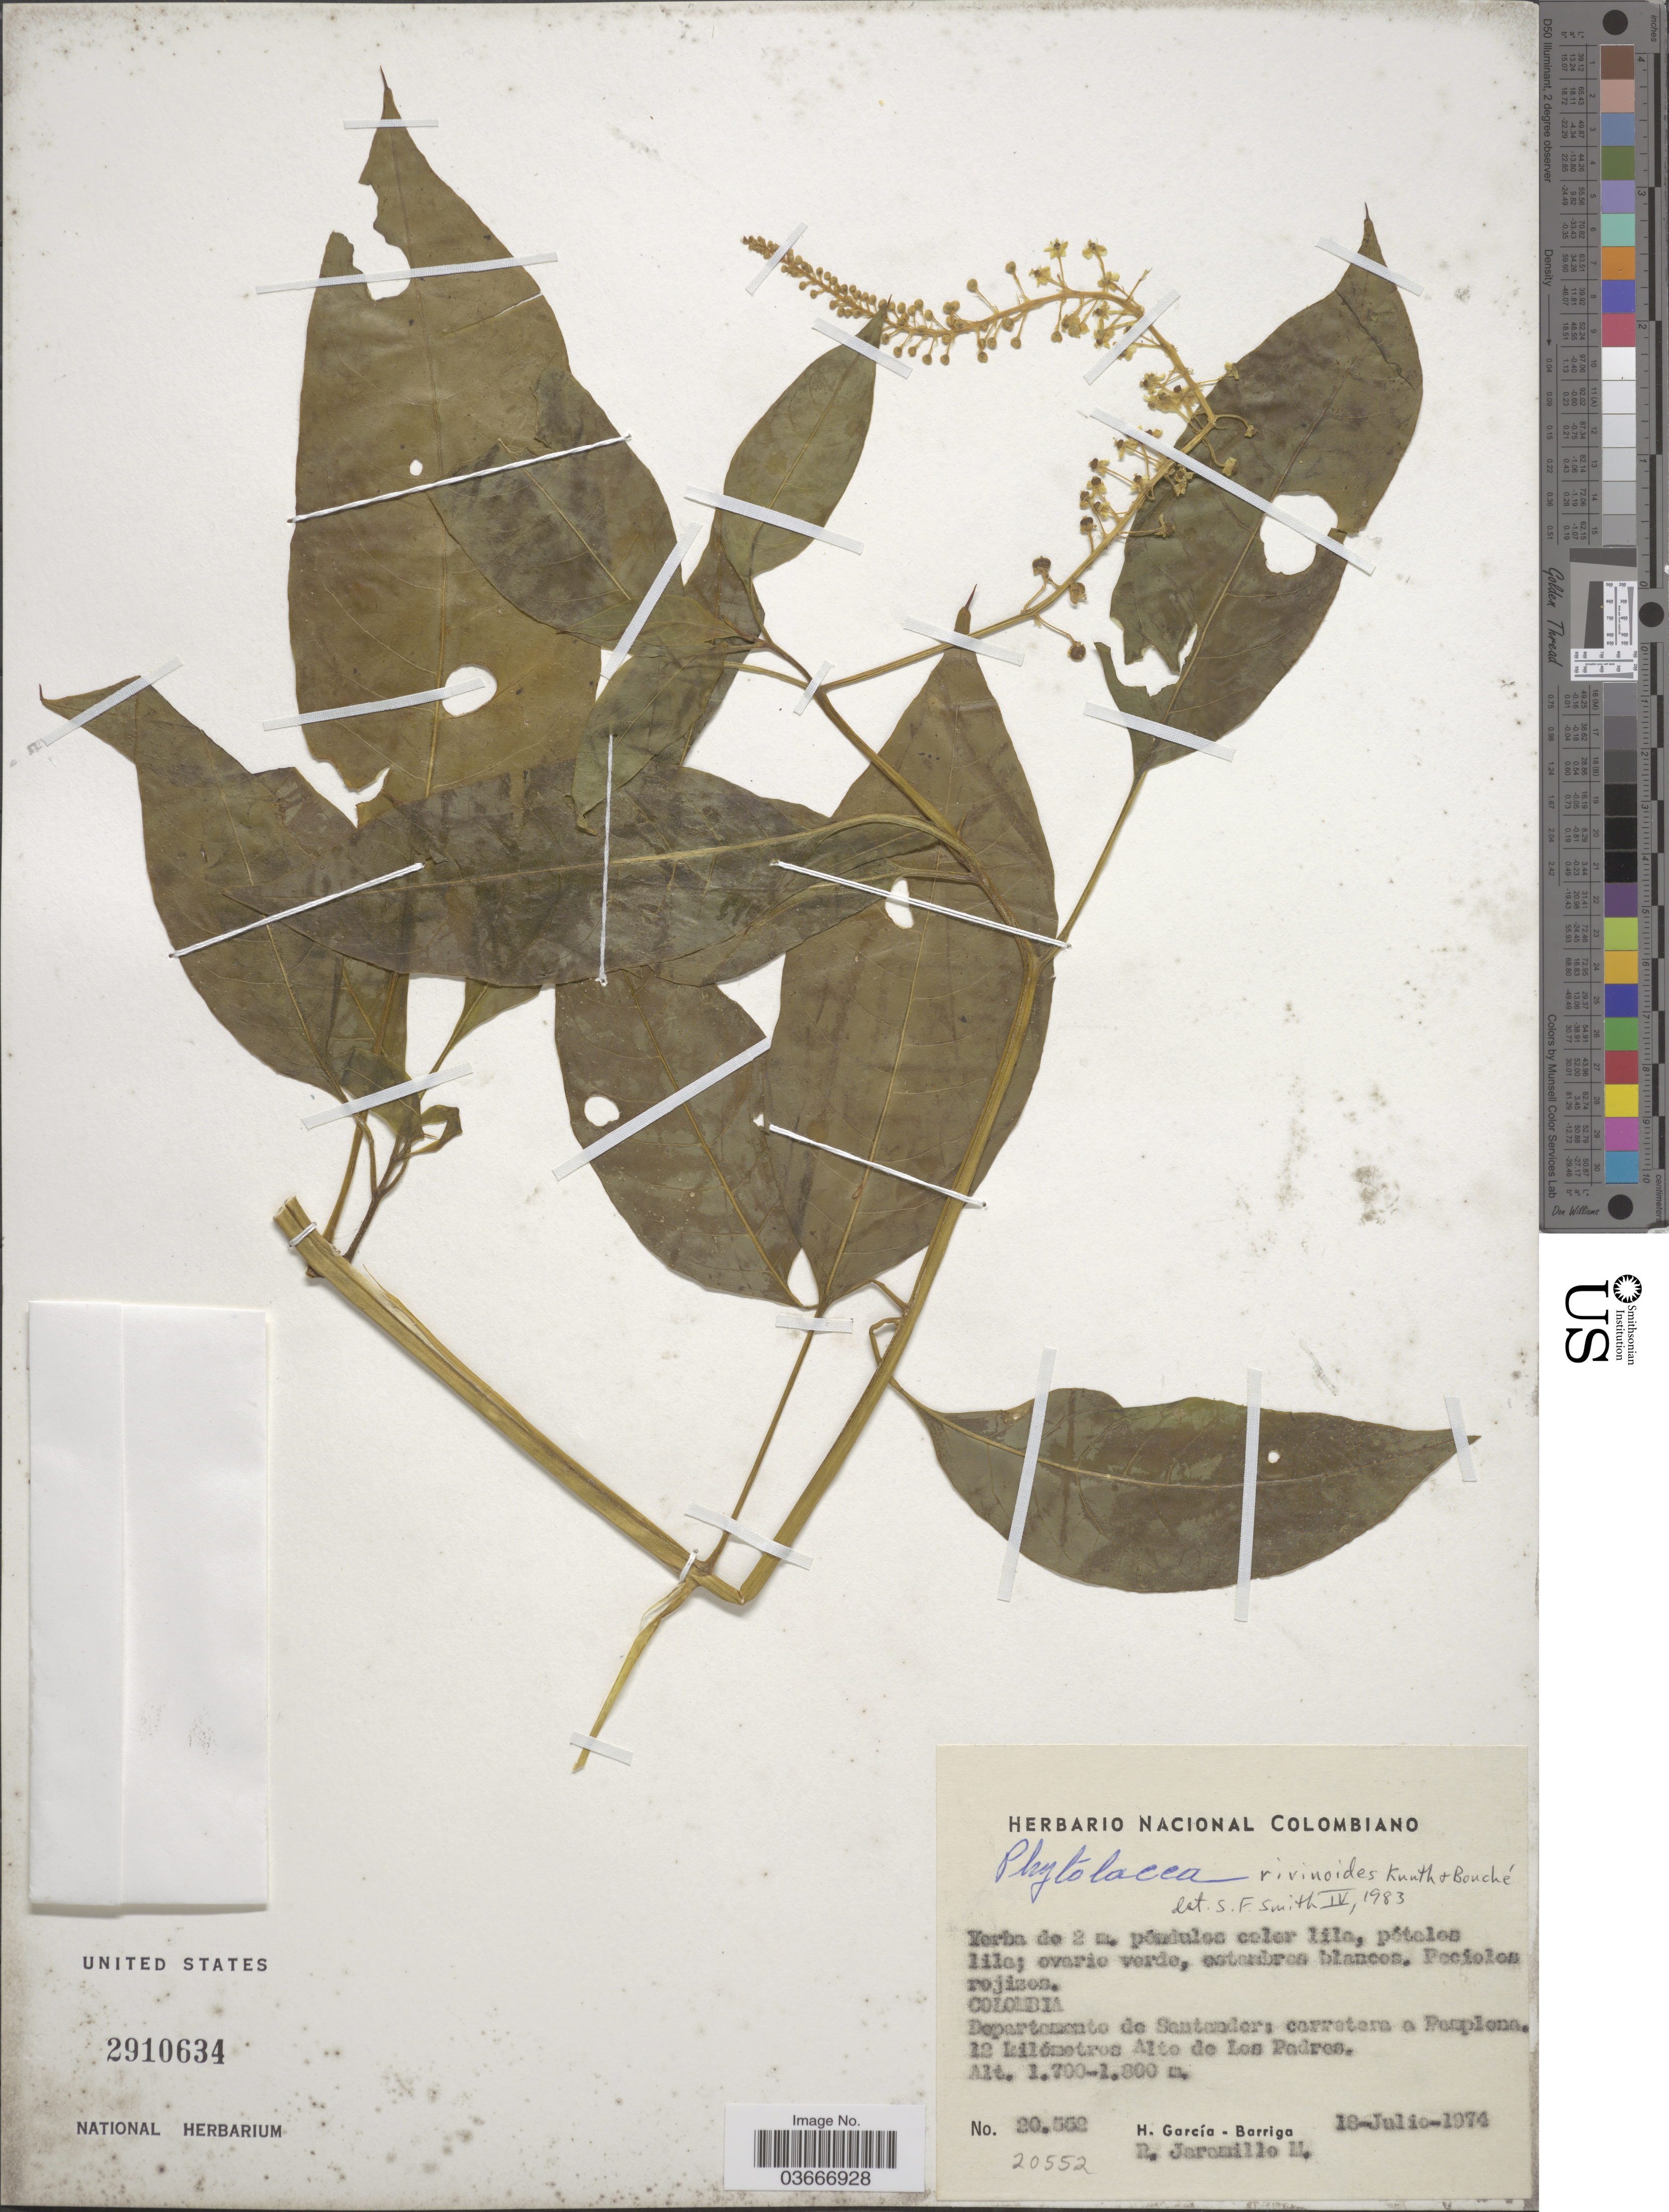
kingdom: Plantae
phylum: Tracheophyta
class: Magnoliopsida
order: Caryophyllales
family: Phytolaccaceae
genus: Phytolacca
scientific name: Phytolacca rivinoides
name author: Kunth & C.D. Bouché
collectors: H. García Barriga & R. Jaramillo M.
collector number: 20552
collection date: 1974-07-18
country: Colombia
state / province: Santander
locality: Departamento de Santander: carretera a Pamplona. 12 kilómetros Alto de Los Padres.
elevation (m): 1700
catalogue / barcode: US 2910634